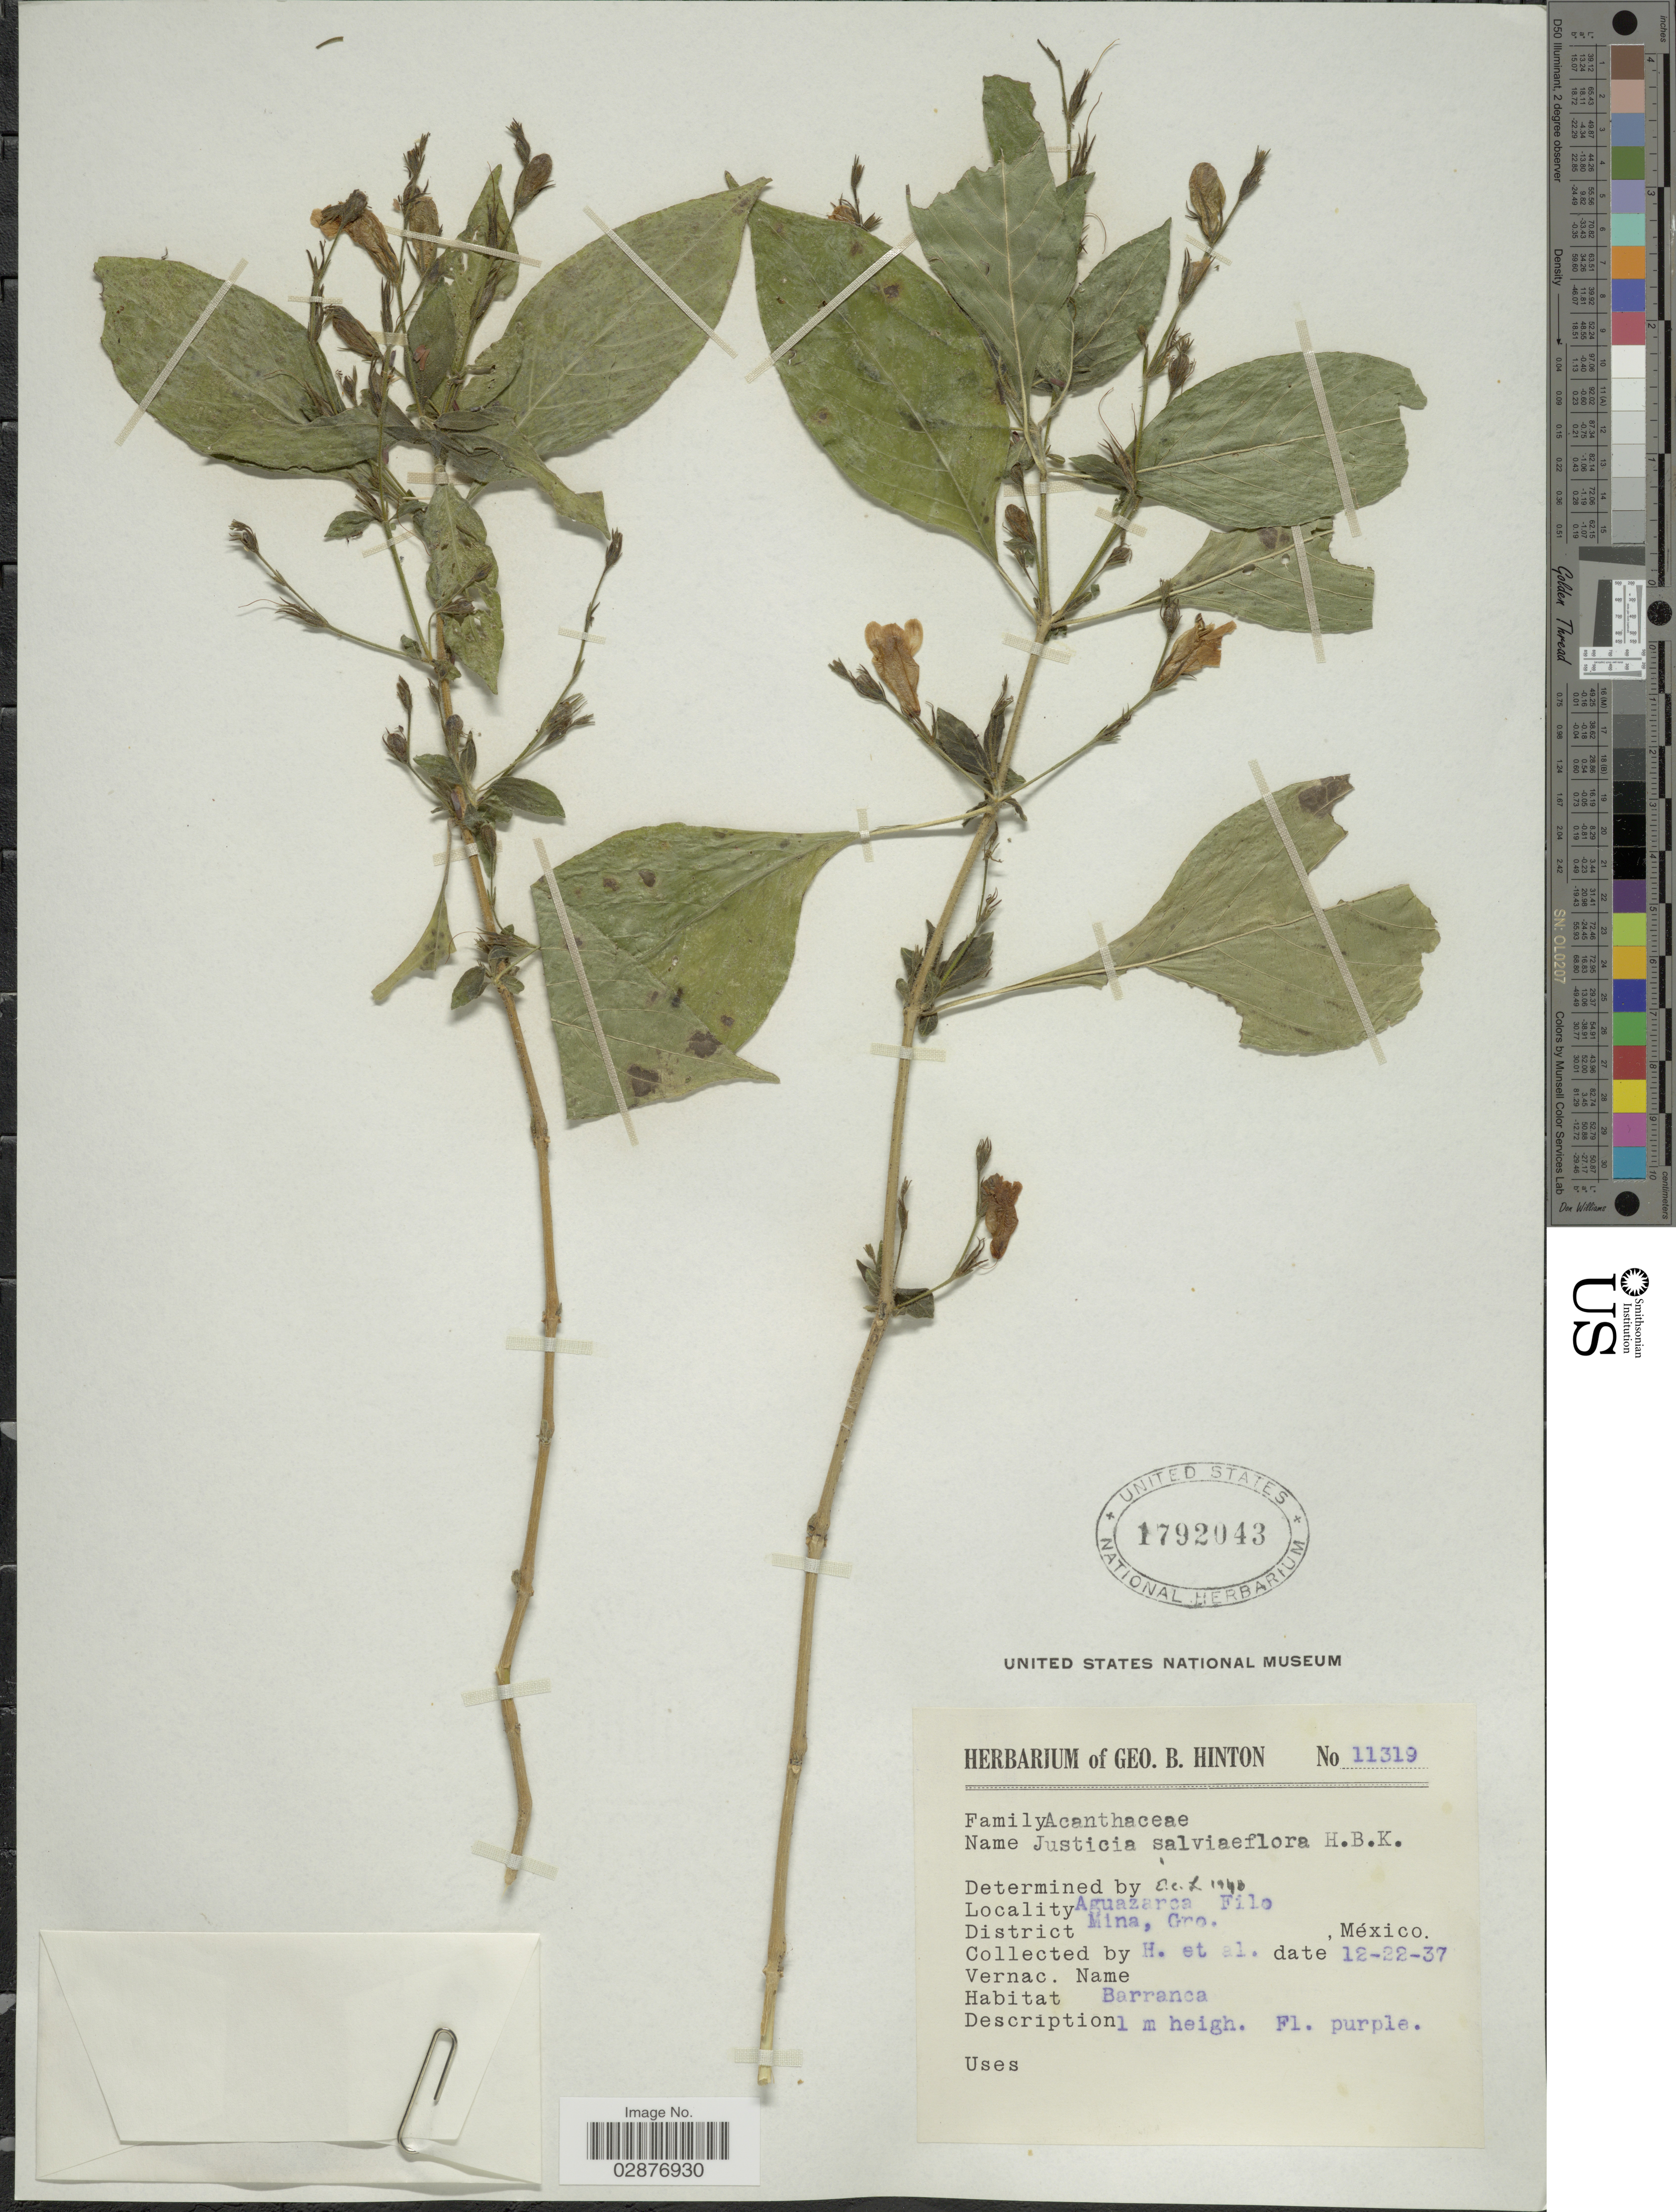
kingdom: Plantae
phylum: Tracheophyta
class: Magnoliopsida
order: Lamiales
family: Acanthaceae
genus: Justicia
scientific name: Justicia salviiflora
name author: Kunth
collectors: G. B. Hinton & et al.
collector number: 11319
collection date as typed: Transcribed d/m/y: 22/12/37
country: Mexico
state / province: Guerrero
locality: Aguazarca Filo, District Mina.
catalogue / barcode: US 1792043